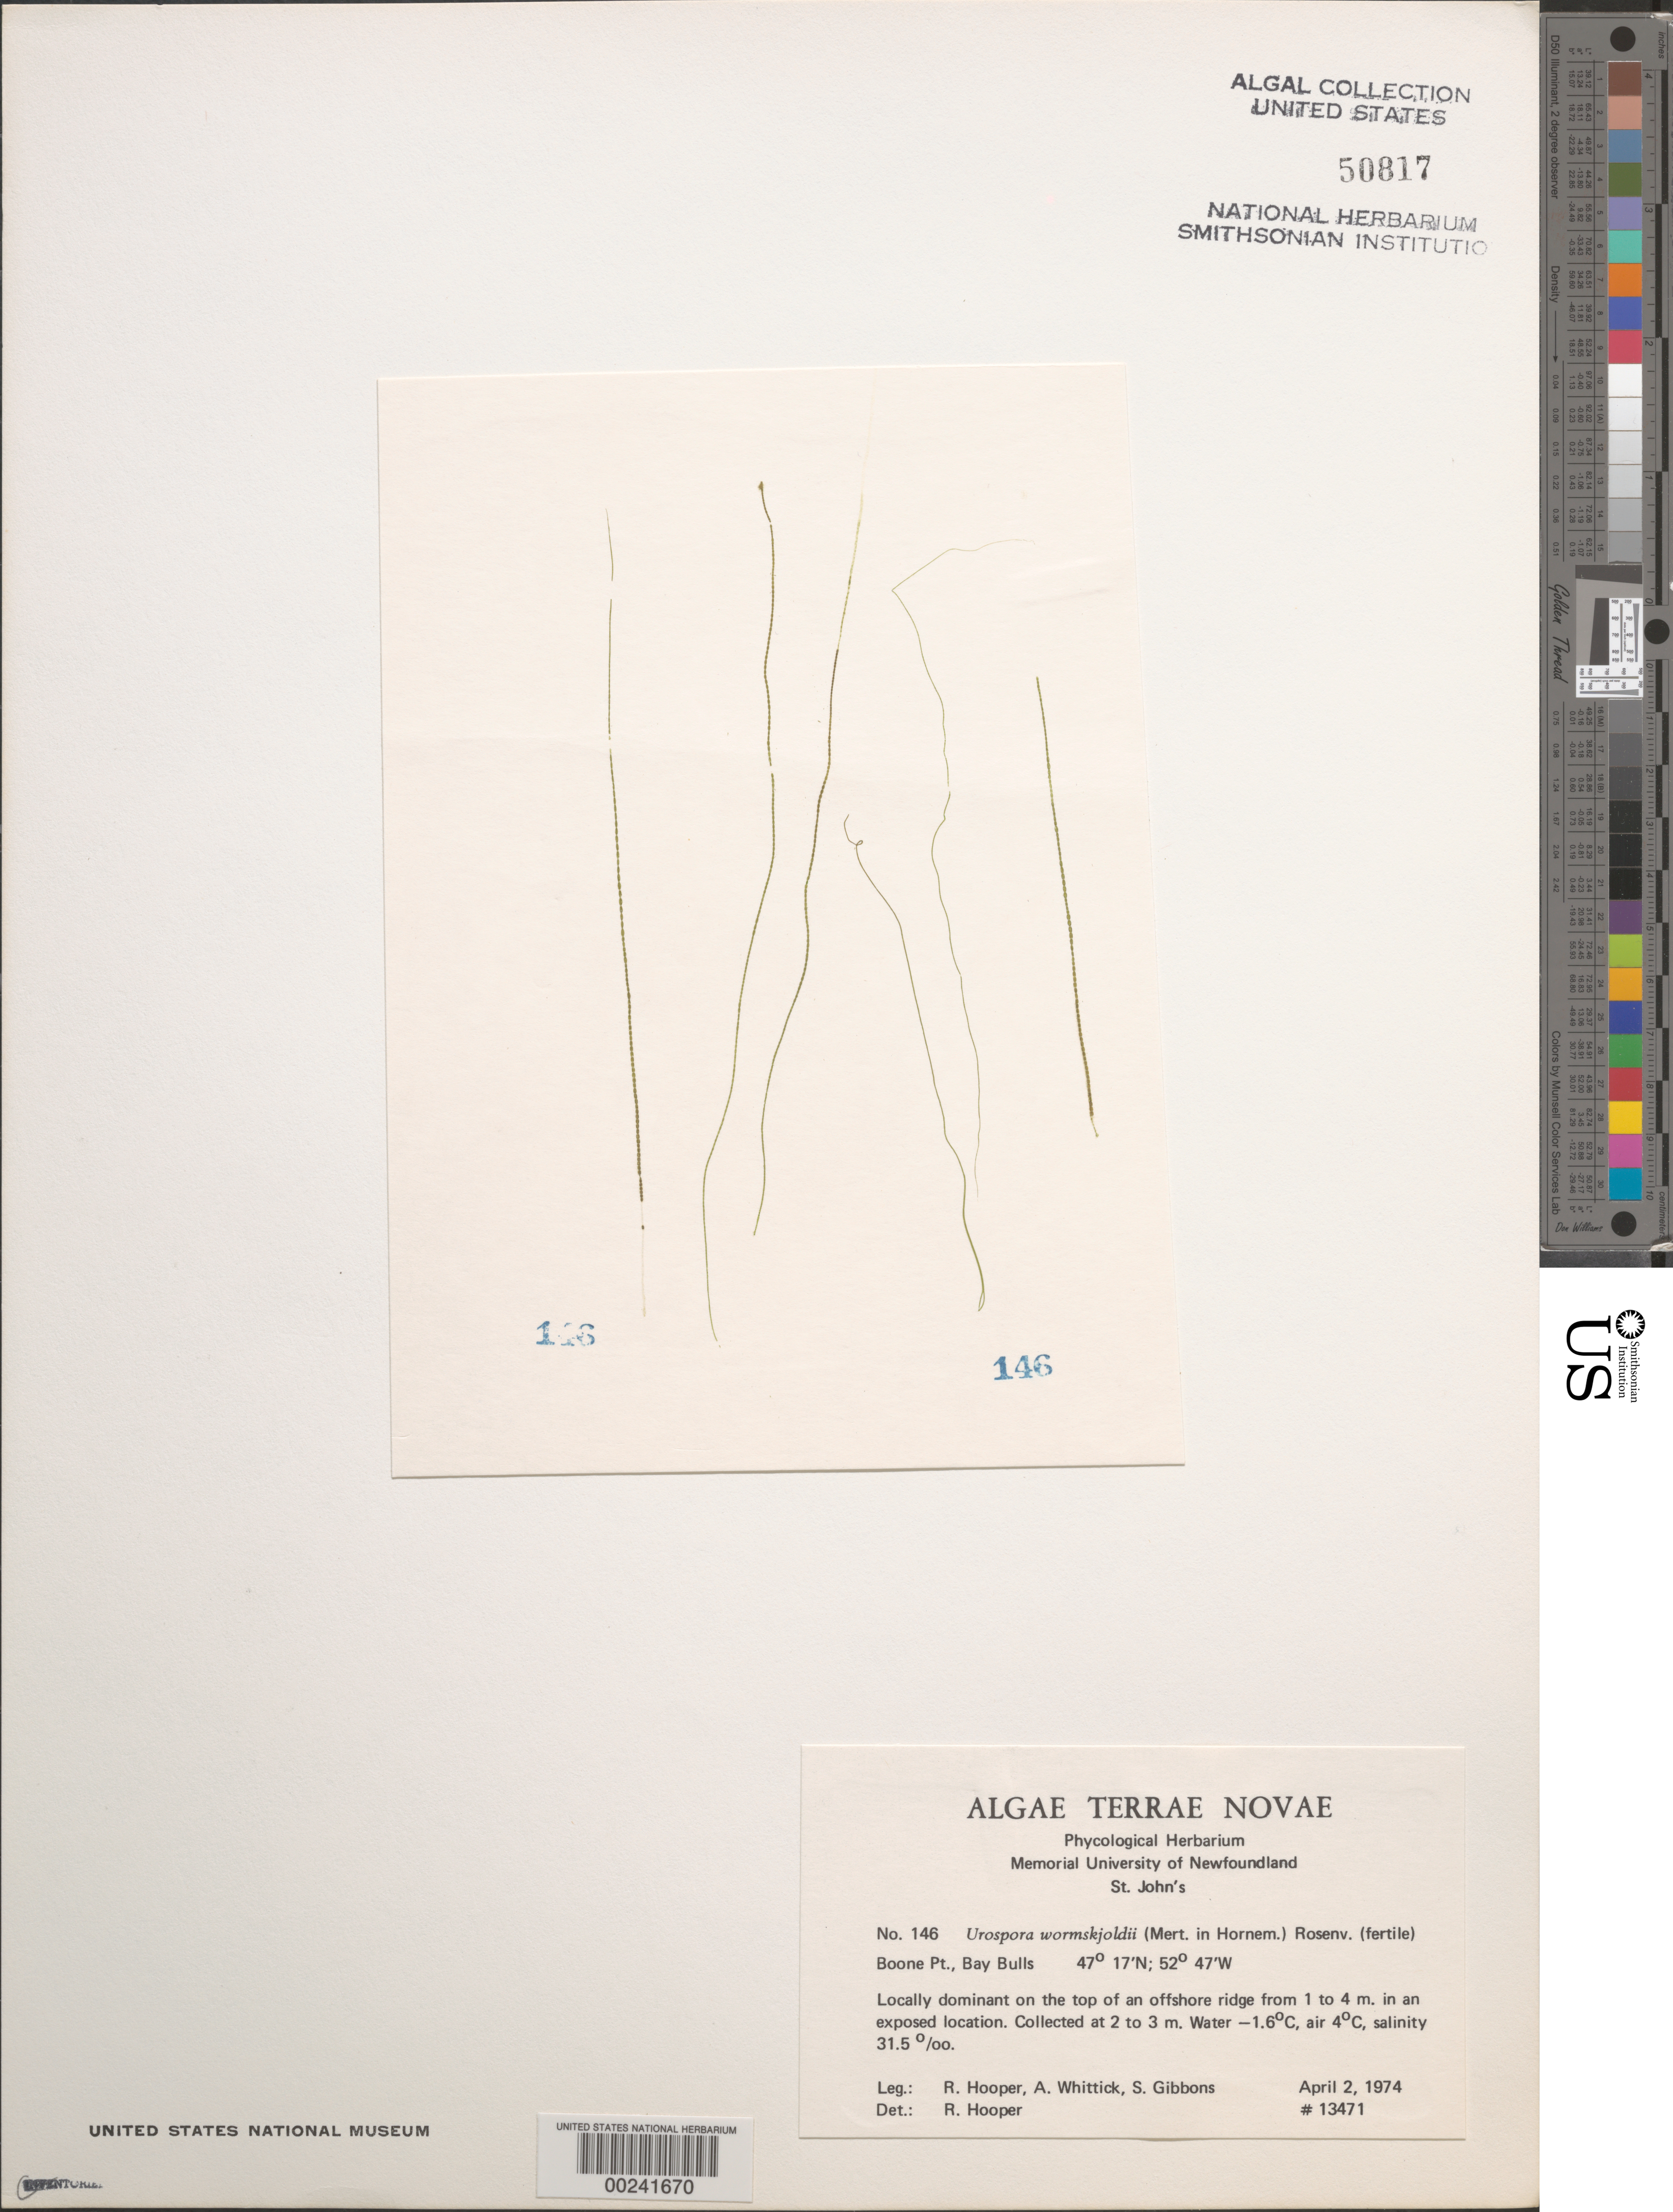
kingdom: Plantae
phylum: Chlorophyta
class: Ulvophyceae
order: Ulotrichales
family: Ulotrichaceae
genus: Urospora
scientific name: Urospora wormskjoldii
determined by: Hooper, R. G.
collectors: R. G. Hooper, A. Whittick & S. Gibbons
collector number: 13471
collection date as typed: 02 Apr 1974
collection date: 1974-04-02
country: Canada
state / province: Newfoundland and Labrador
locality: Boone Point, Bay Bulls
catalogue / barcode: US 50817